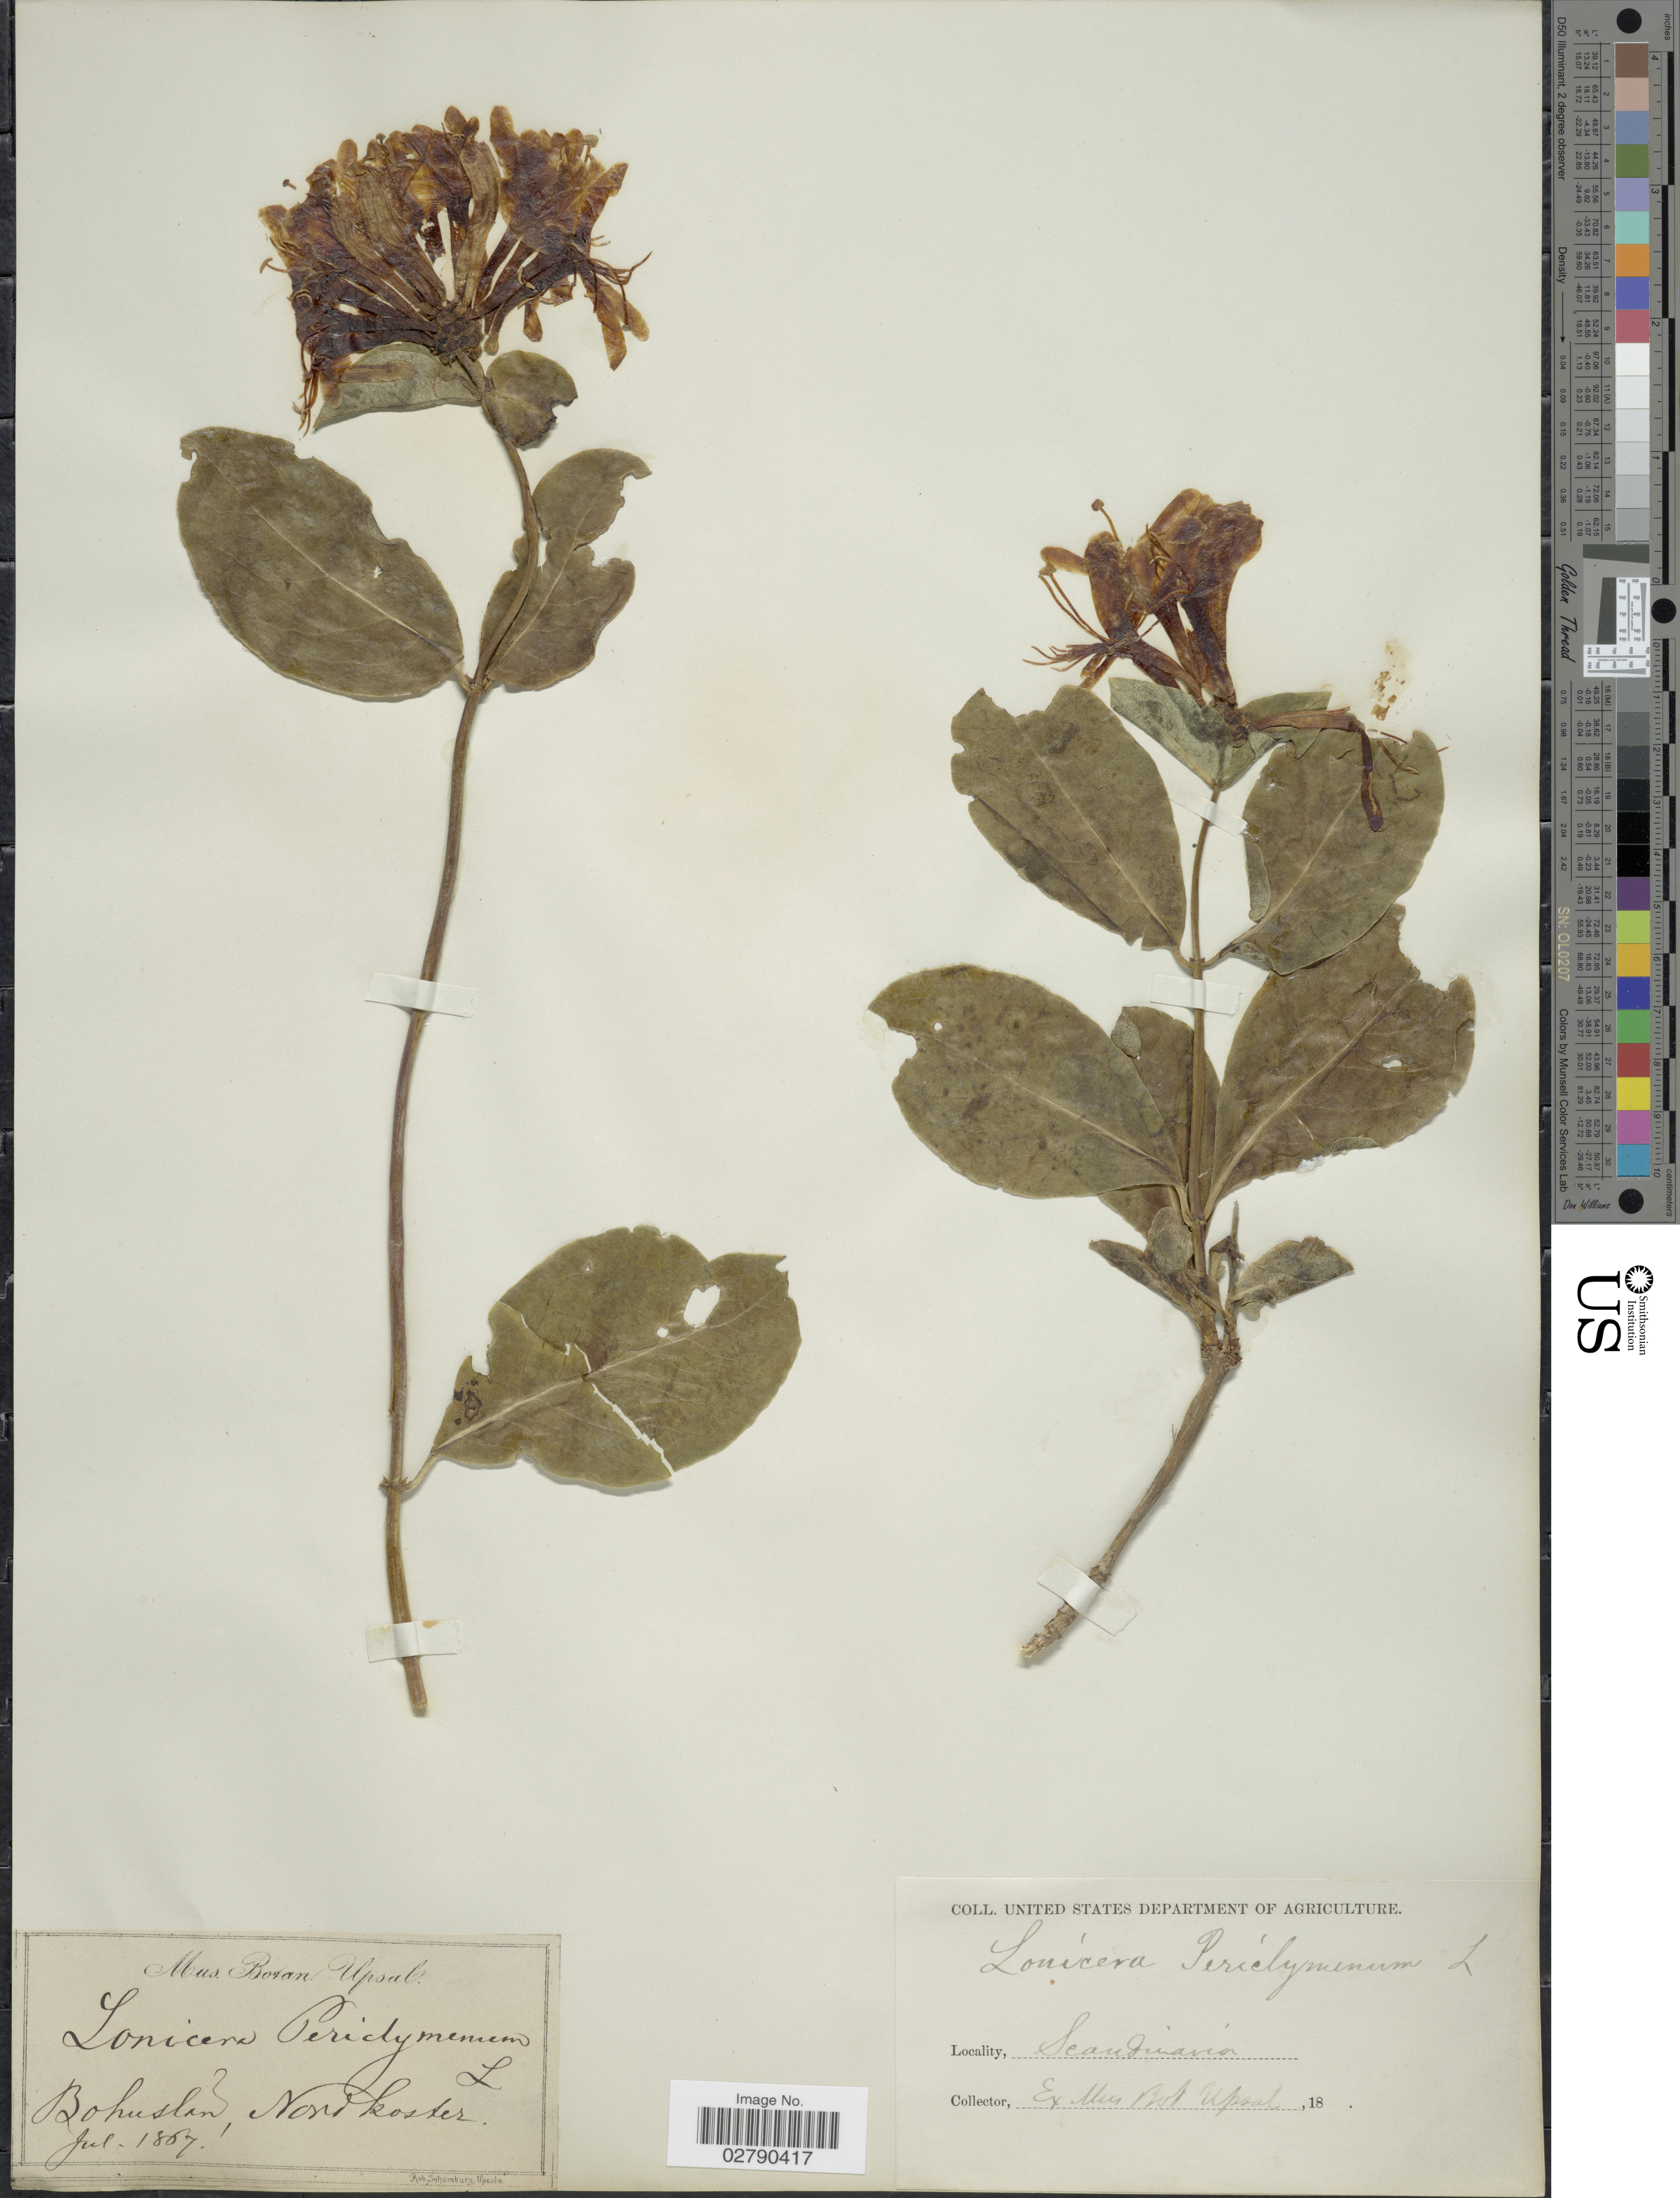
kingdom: Plantae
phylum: Tracheophyta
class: Magnoliopsida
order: Dipsacales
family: Caprifoliaceae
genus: Lonicera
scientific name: Lonicera periclymenum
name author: L.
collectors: ex Mus. Botan. Upsal.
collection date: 1867-07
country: Sweden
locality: Scandinavia. Bohuslan, Nord koster.